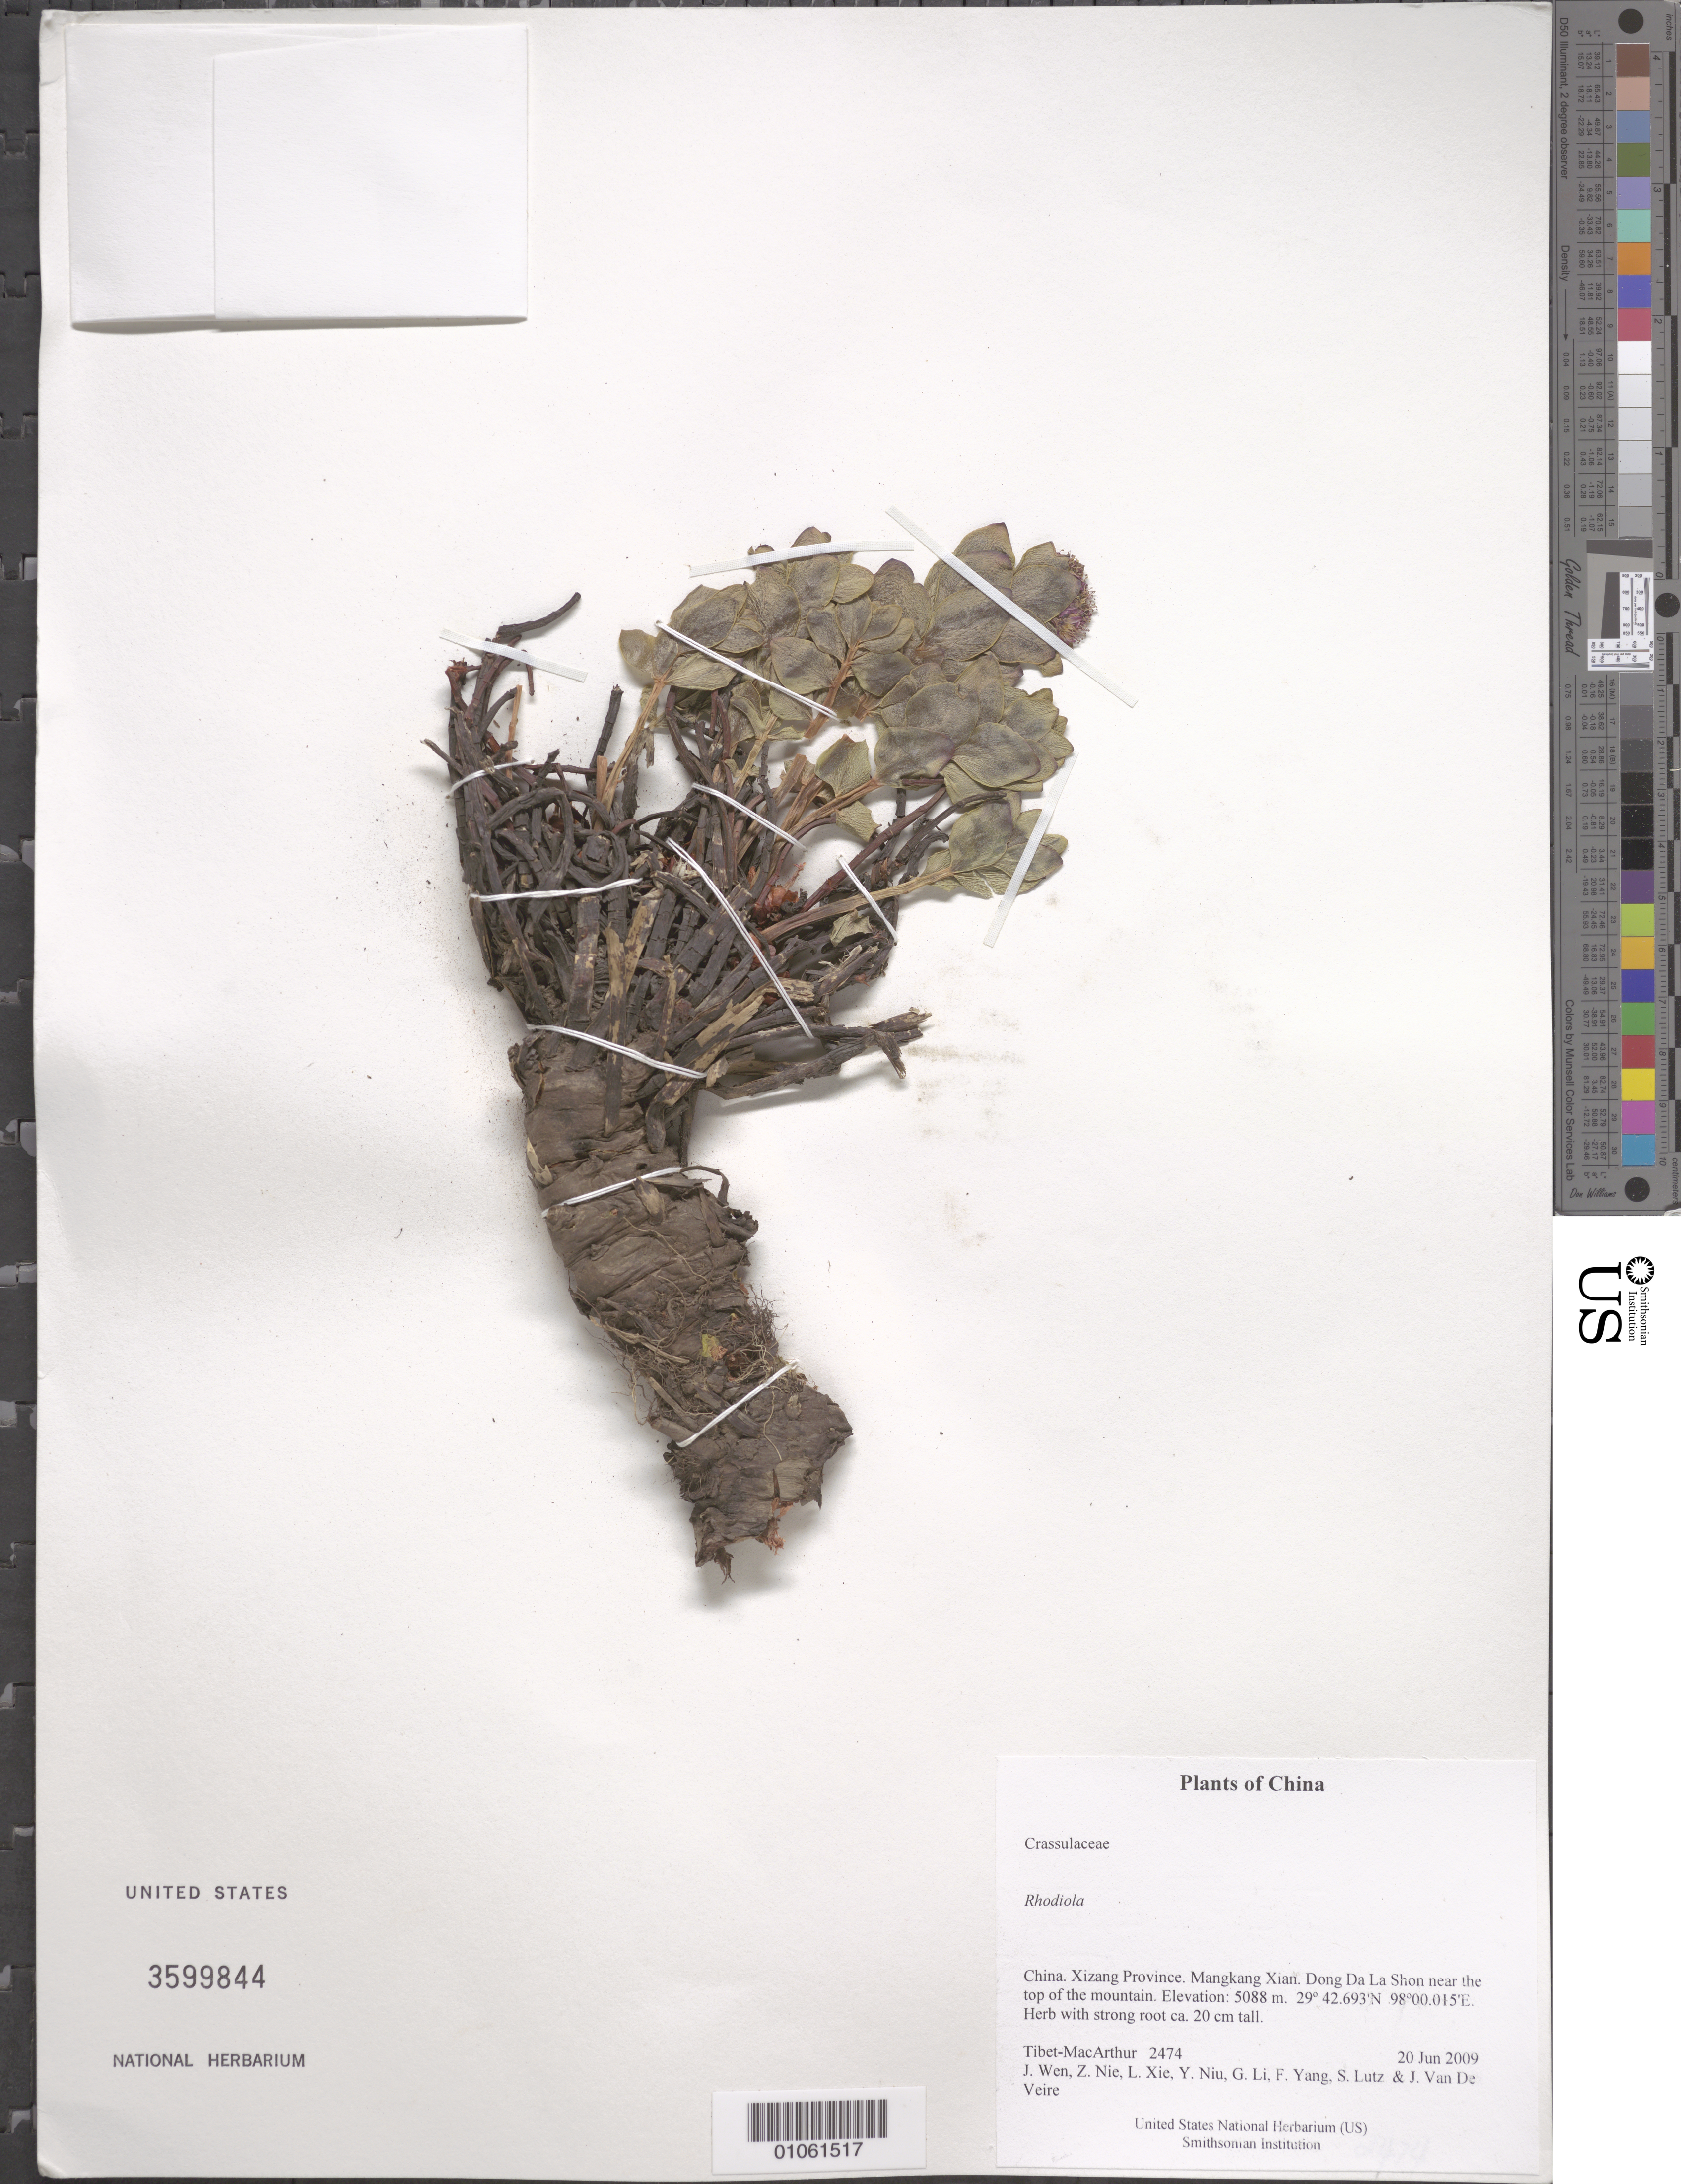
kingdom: Plantae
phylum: Tracheophyta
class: Magnoliopsida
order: Saxifragales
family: Crassulaceae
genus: Rhodiola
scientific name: Rhodiola sp.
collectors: Tibet-MacArthur, J. Wen, Z. Nie, L. Xie, Y. Niu, G. Li, F. Yang, S. Lutz & J. Van De Veire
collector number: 2474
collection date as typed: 20 Jun 2009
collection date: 2009-06-20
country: China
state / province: Xizang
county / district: Mangkang Xian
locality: Dong Da La Shon near the top of the mountain.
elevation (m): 5088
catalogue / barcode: US 3599844